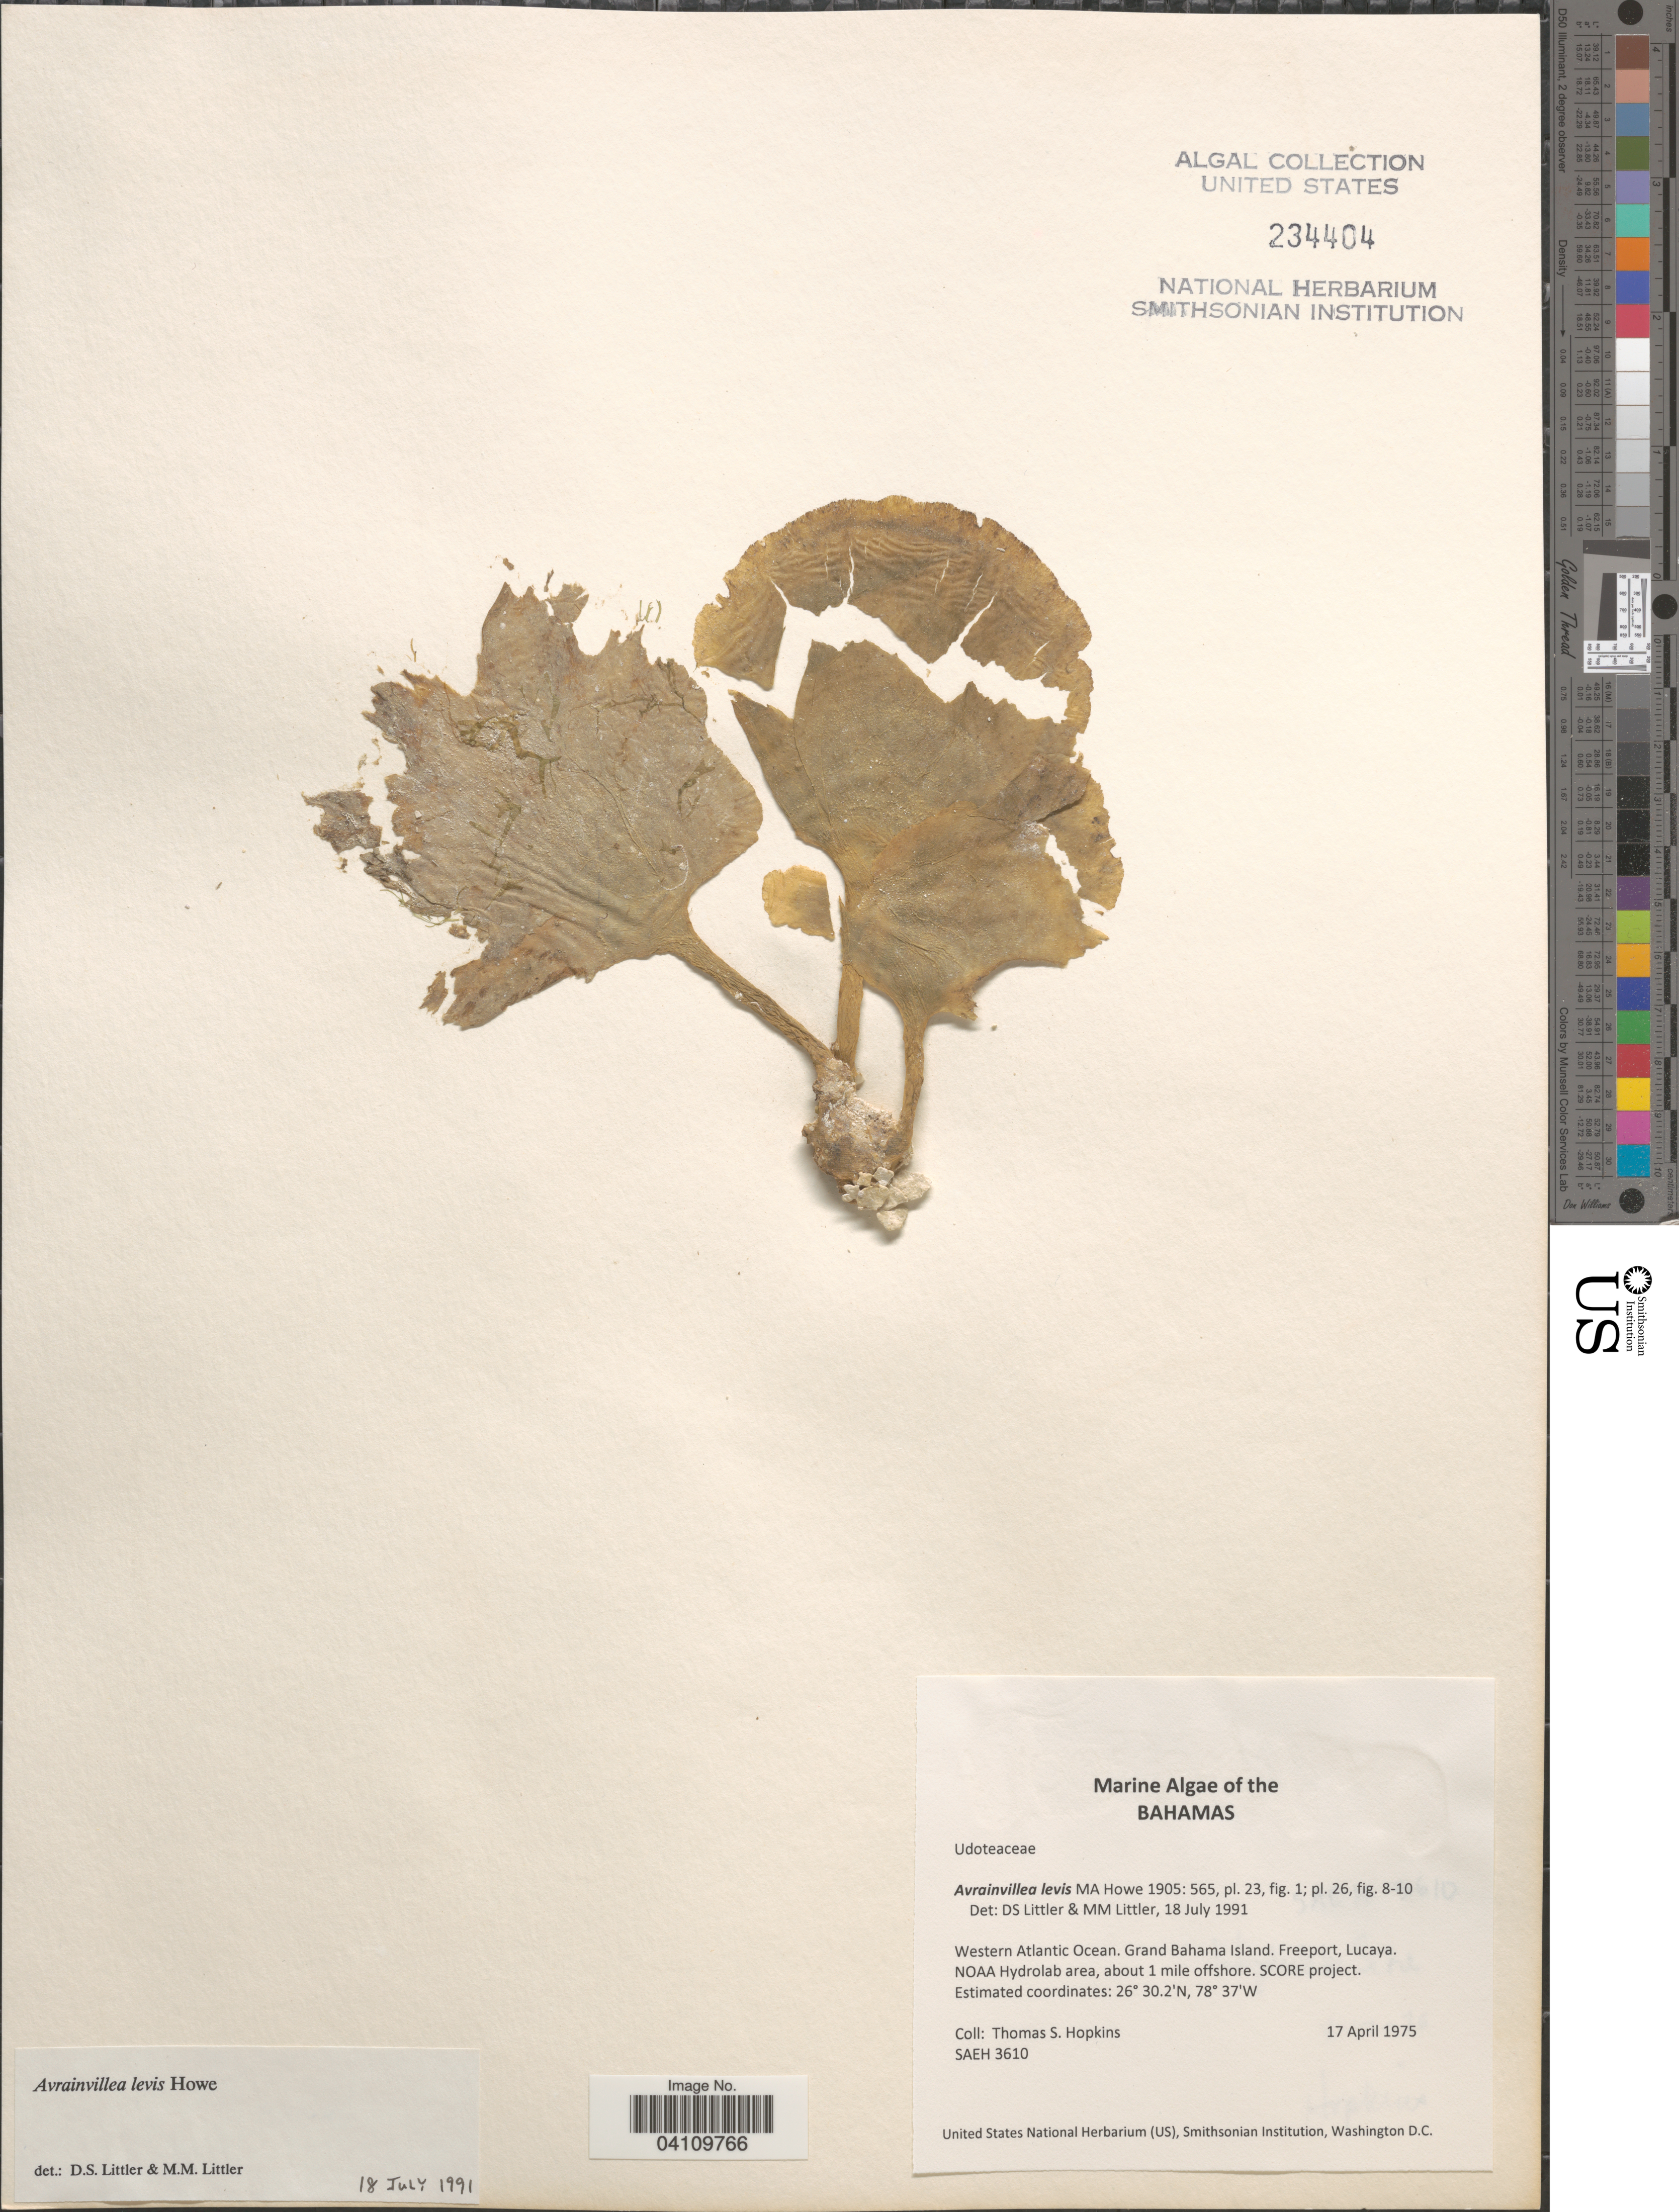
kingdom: Plantae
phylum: Chlorophyta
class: Ulvophyceae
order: Bryopsidales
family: Dichotomosiphonaceae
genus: Avrainvillea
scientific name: Avrainvillea levis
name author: M. Howe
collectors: T. Hopkins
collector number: SAEH 3610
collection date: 1975-04-17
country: Bahamas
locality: Western Atlantic Ocean. Grand Bahama Island. Freeport, Lucaya. NOAA Hydrolab area, about 1 mile offshore. SCORE project.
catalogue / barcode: US 234404